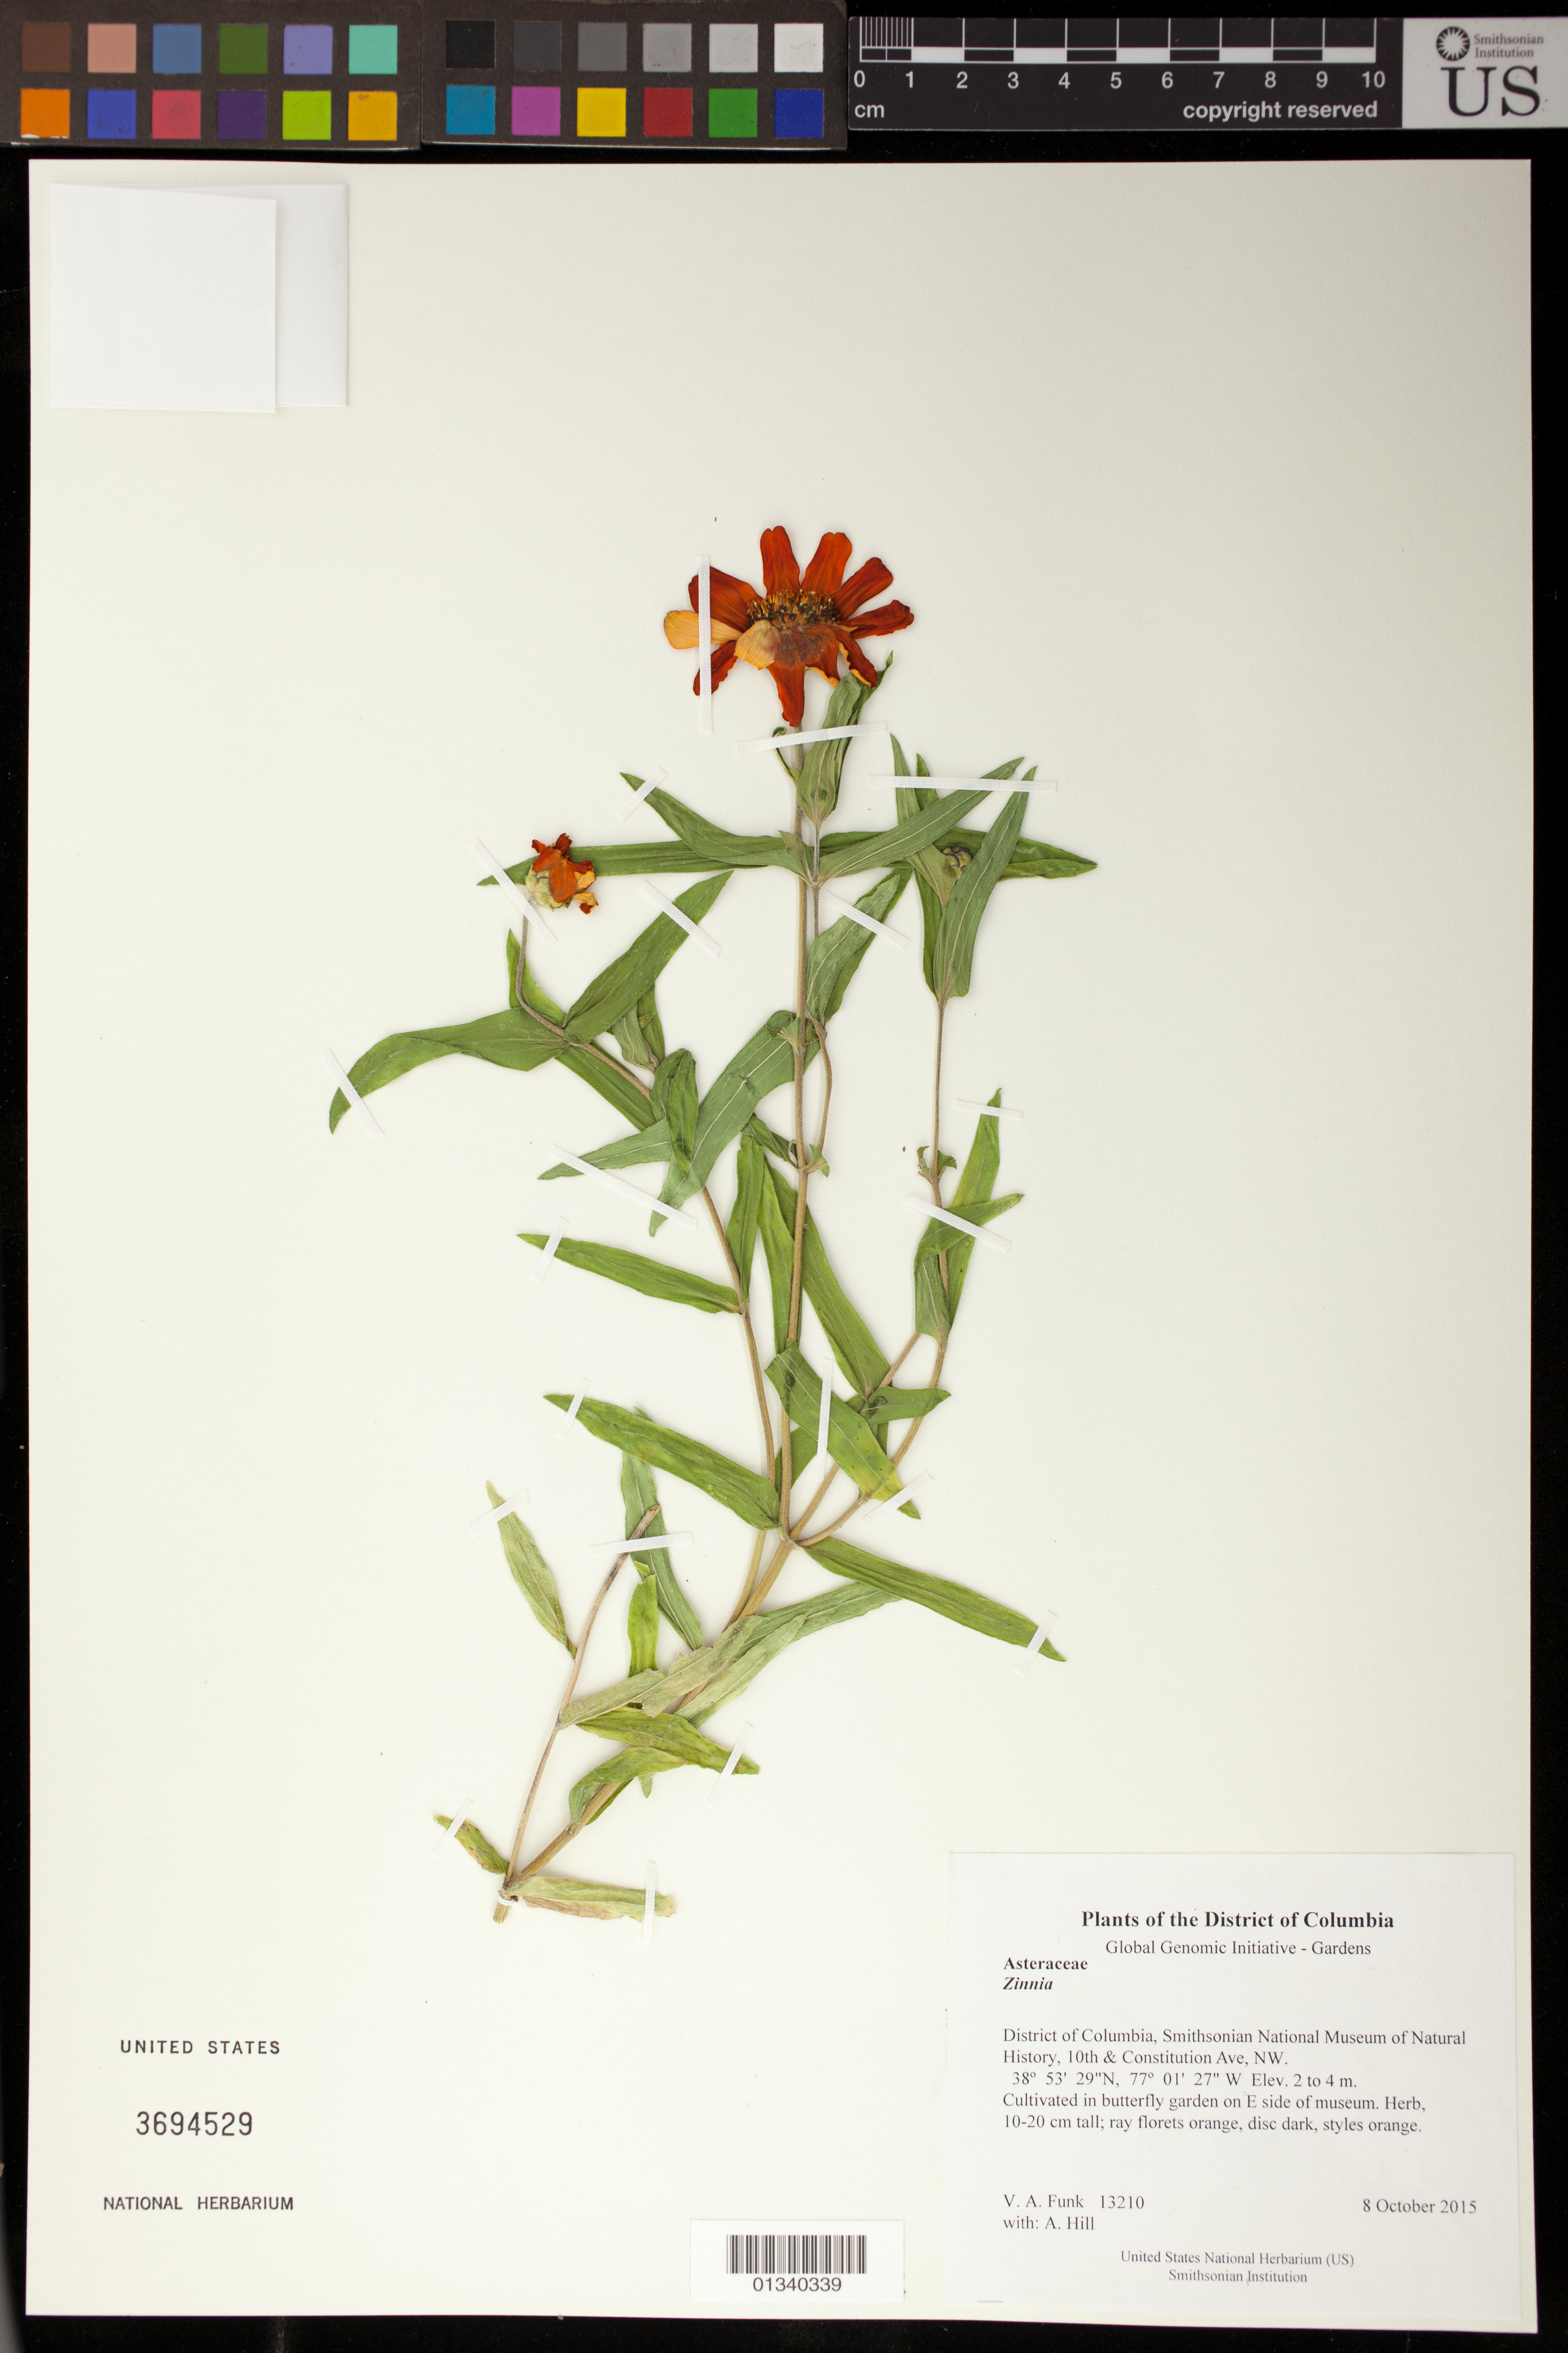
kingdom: Plantae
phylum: Tracheophyta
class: Magnoliopsida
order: Asterales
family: Asteraceae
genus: Zinnia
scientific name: Zinnia sp.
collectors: A. Hill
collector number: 13210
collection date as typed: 8 October 2015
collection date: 2015-10-08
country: United States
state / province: District of Columbia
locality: Smithsonian National Museum of Natural History, 10th & Constitution Ave, NW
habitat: Cultivated in butterfly garden on E side of museum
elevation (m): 2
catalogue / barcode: US 3694529